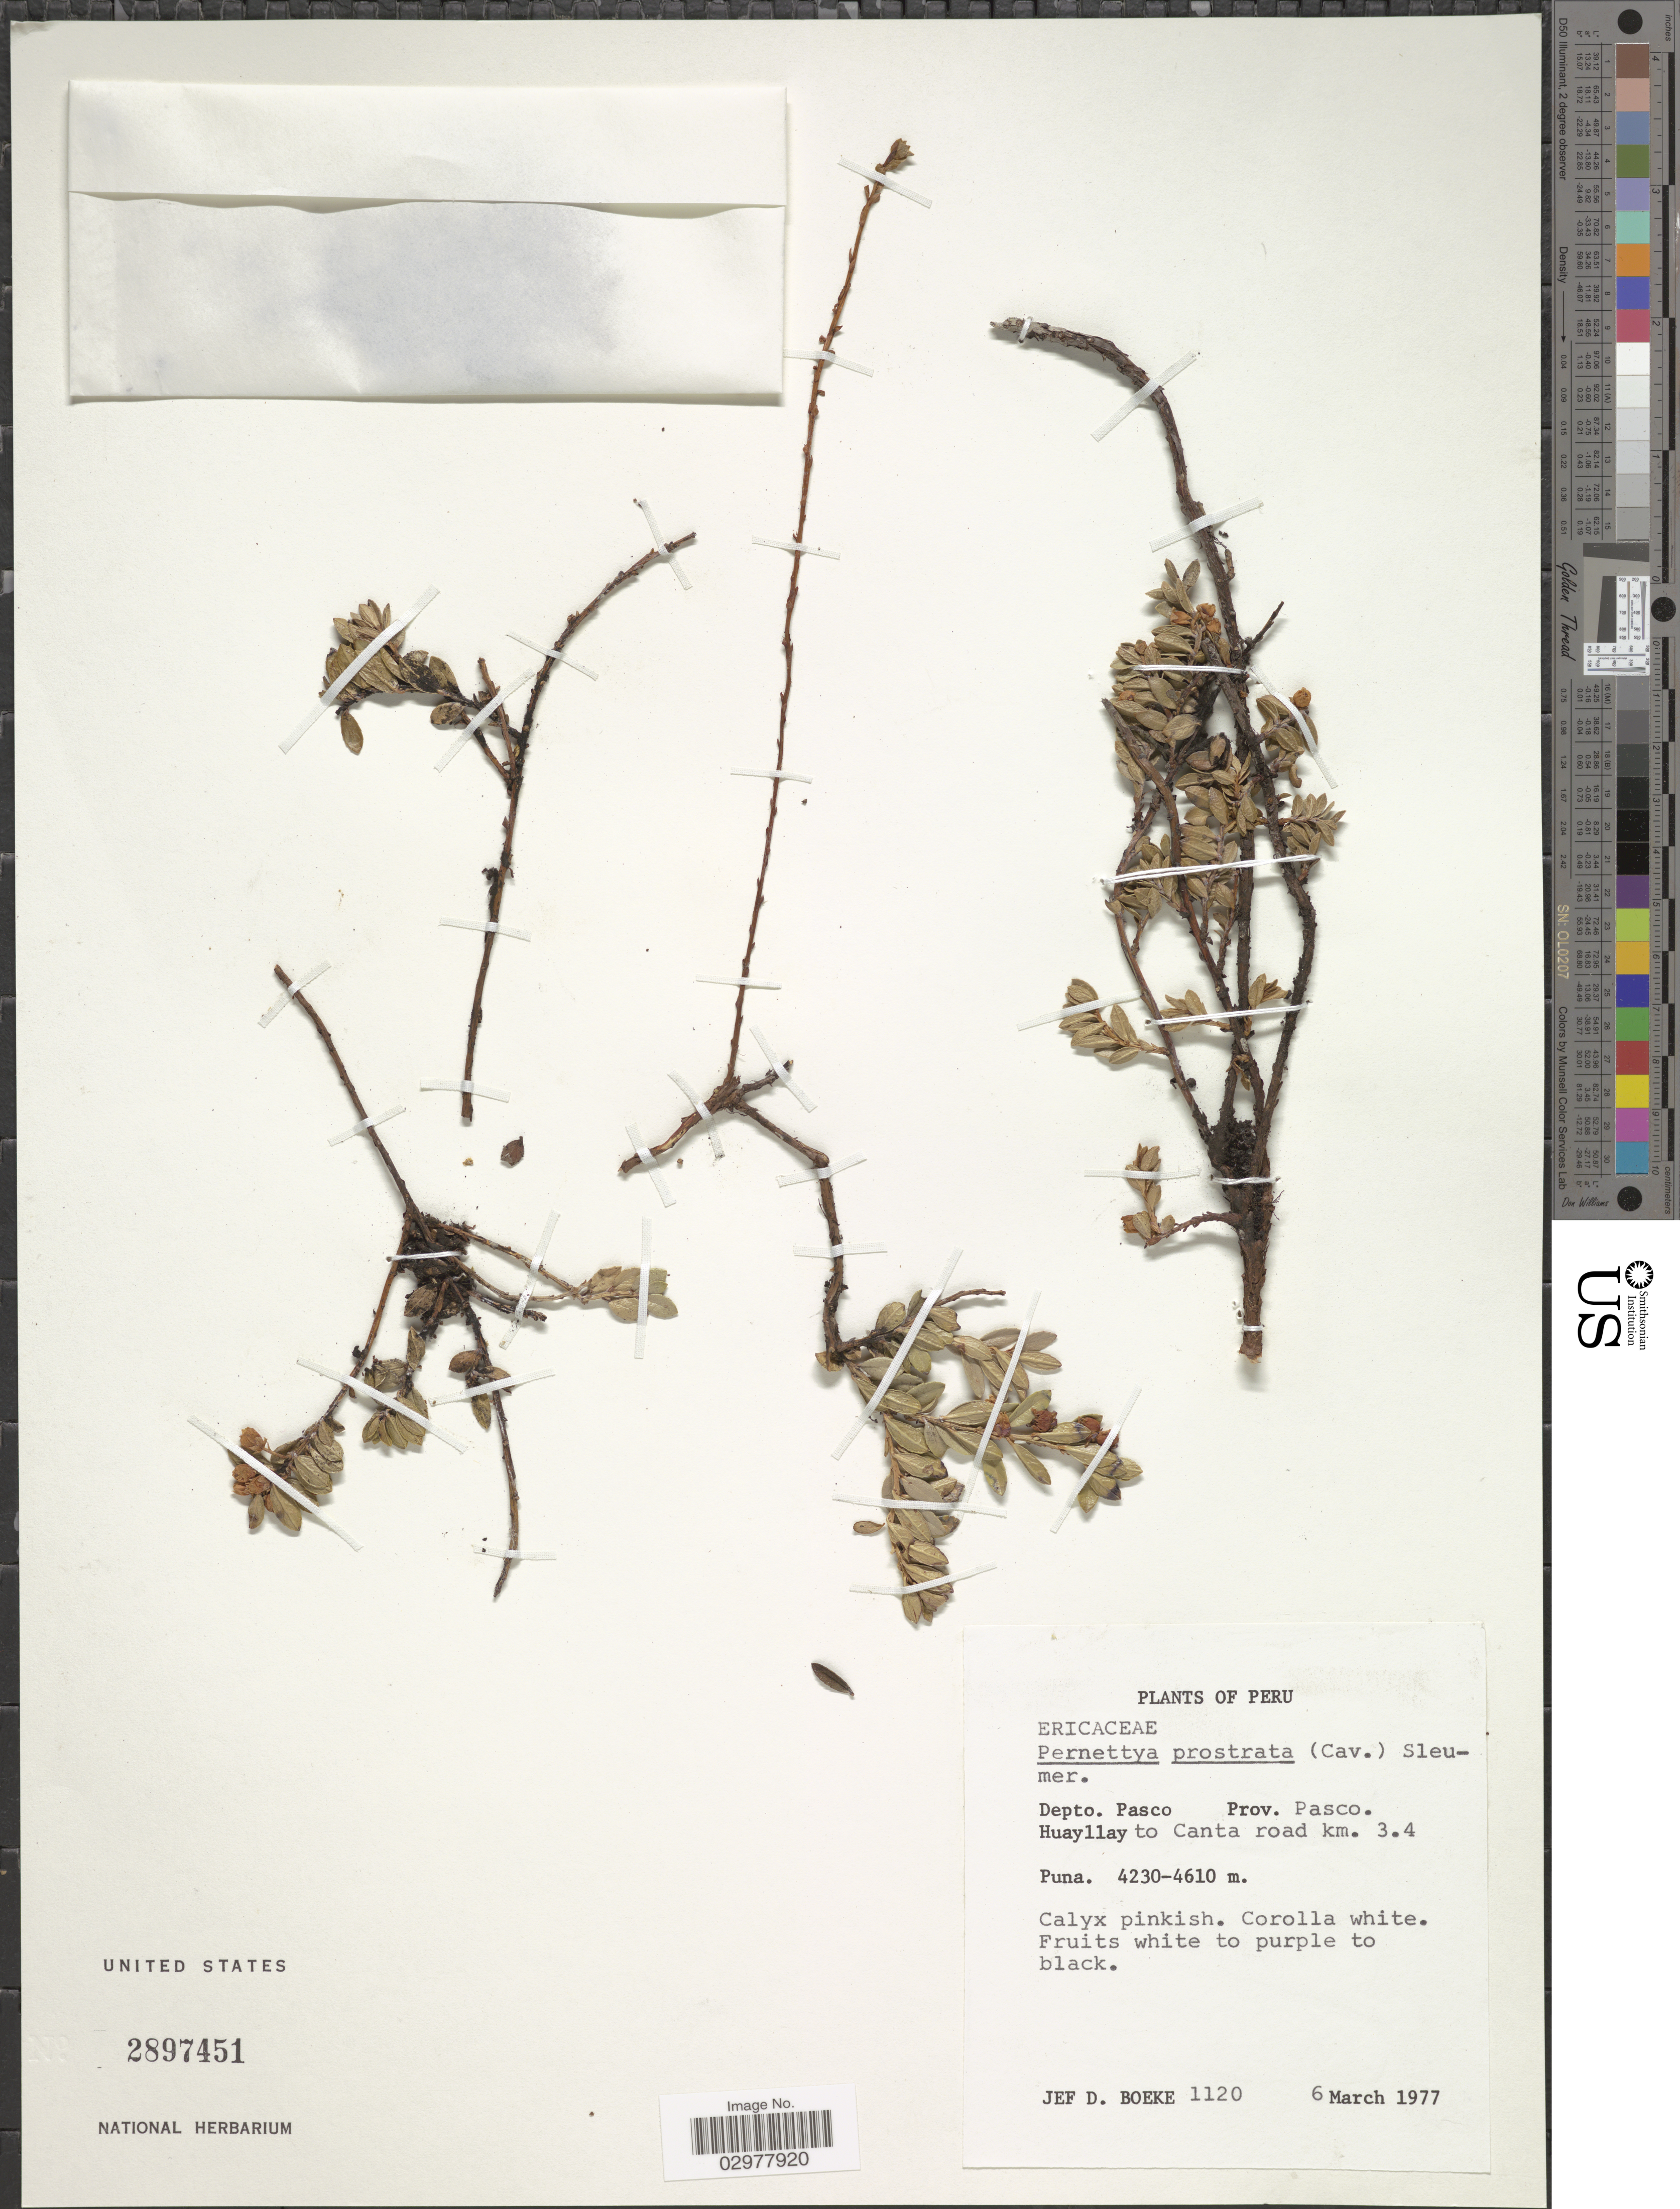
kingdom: Plantae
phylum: Tracheophyta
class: Magnoliopsida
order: Ericales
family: Ericaceae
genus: Pernettya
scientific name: Pernettya prostrata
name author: (Cav.) DC.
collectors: J. Boeke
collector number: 1120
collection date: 1977-03-06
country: Peru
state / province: Pasco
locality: Depto, Pasco. Huayllay to Canta road km. 3.4.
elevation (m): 4230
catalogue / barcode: US 2897451